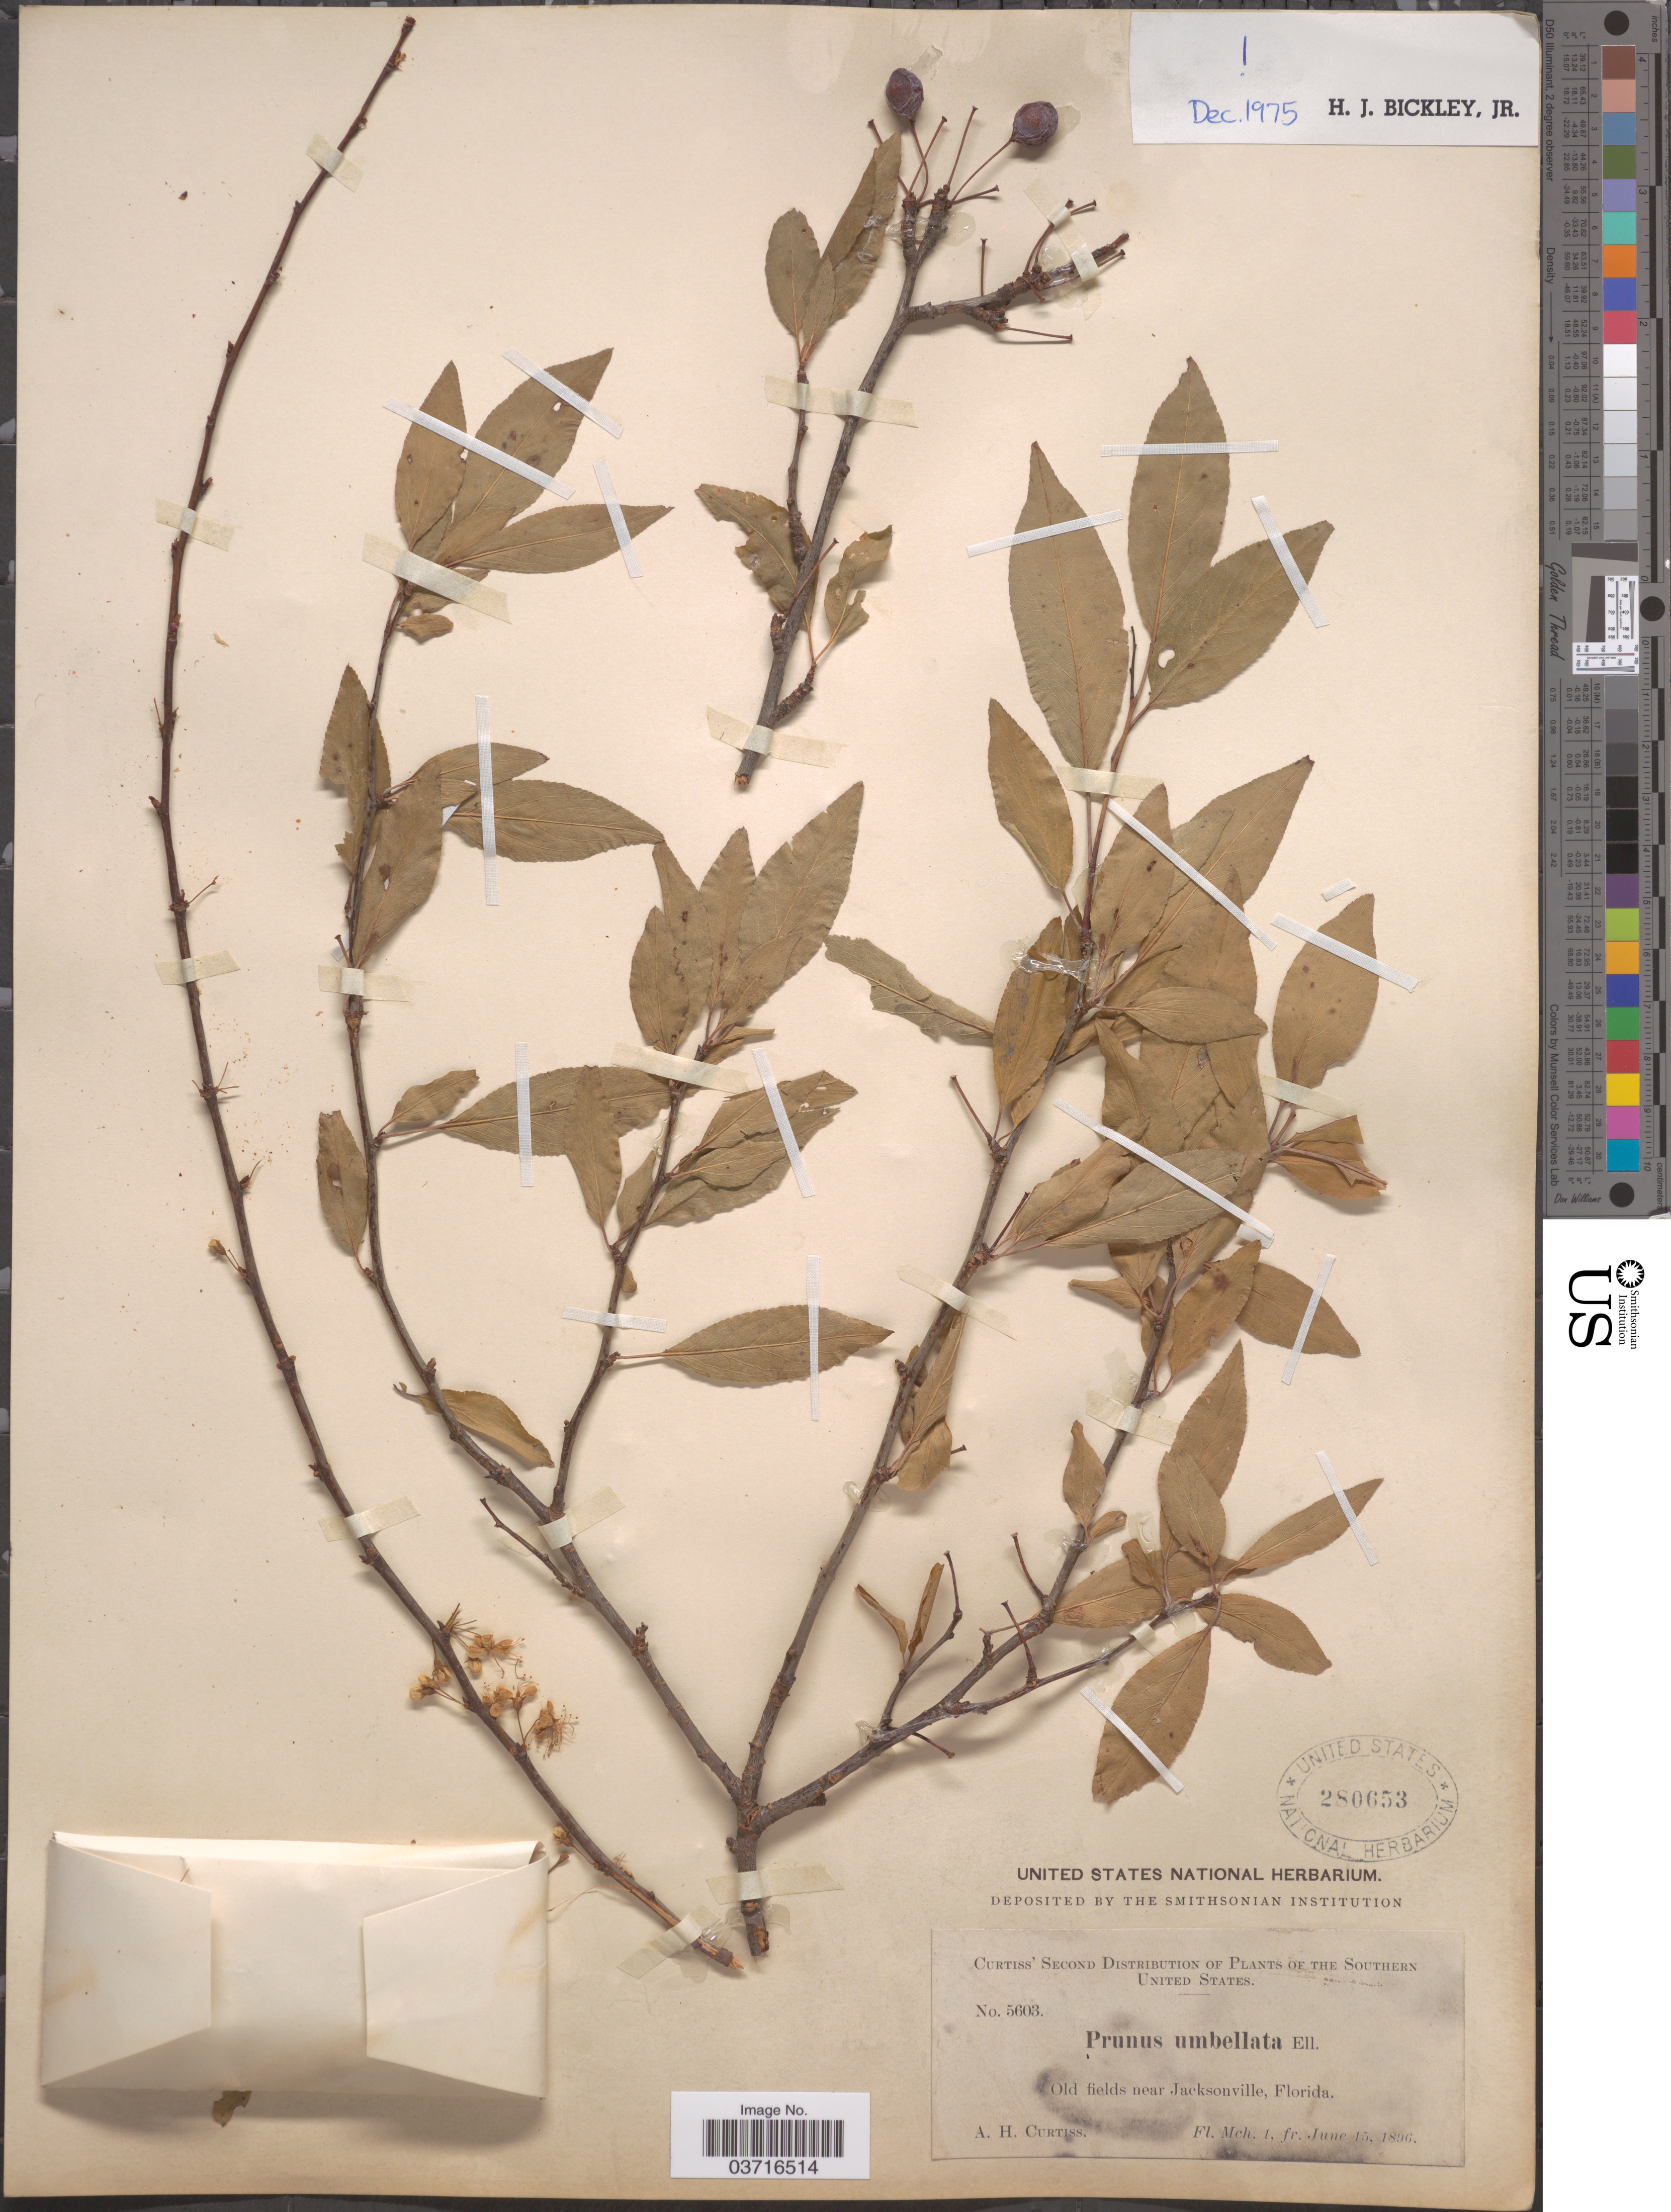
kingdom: Plantae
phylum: Tracheophyta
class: Magnoliopsida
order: Rosales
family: Rosaceae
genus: Prunus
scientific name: Prunus umbellata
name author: Elliott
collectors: A. H. Curtiss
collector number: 5603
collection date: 1896-03-01/1896-06-15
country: United States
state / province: Florida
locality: Southern United States. Near Jacksonville.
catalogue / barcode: US 280653